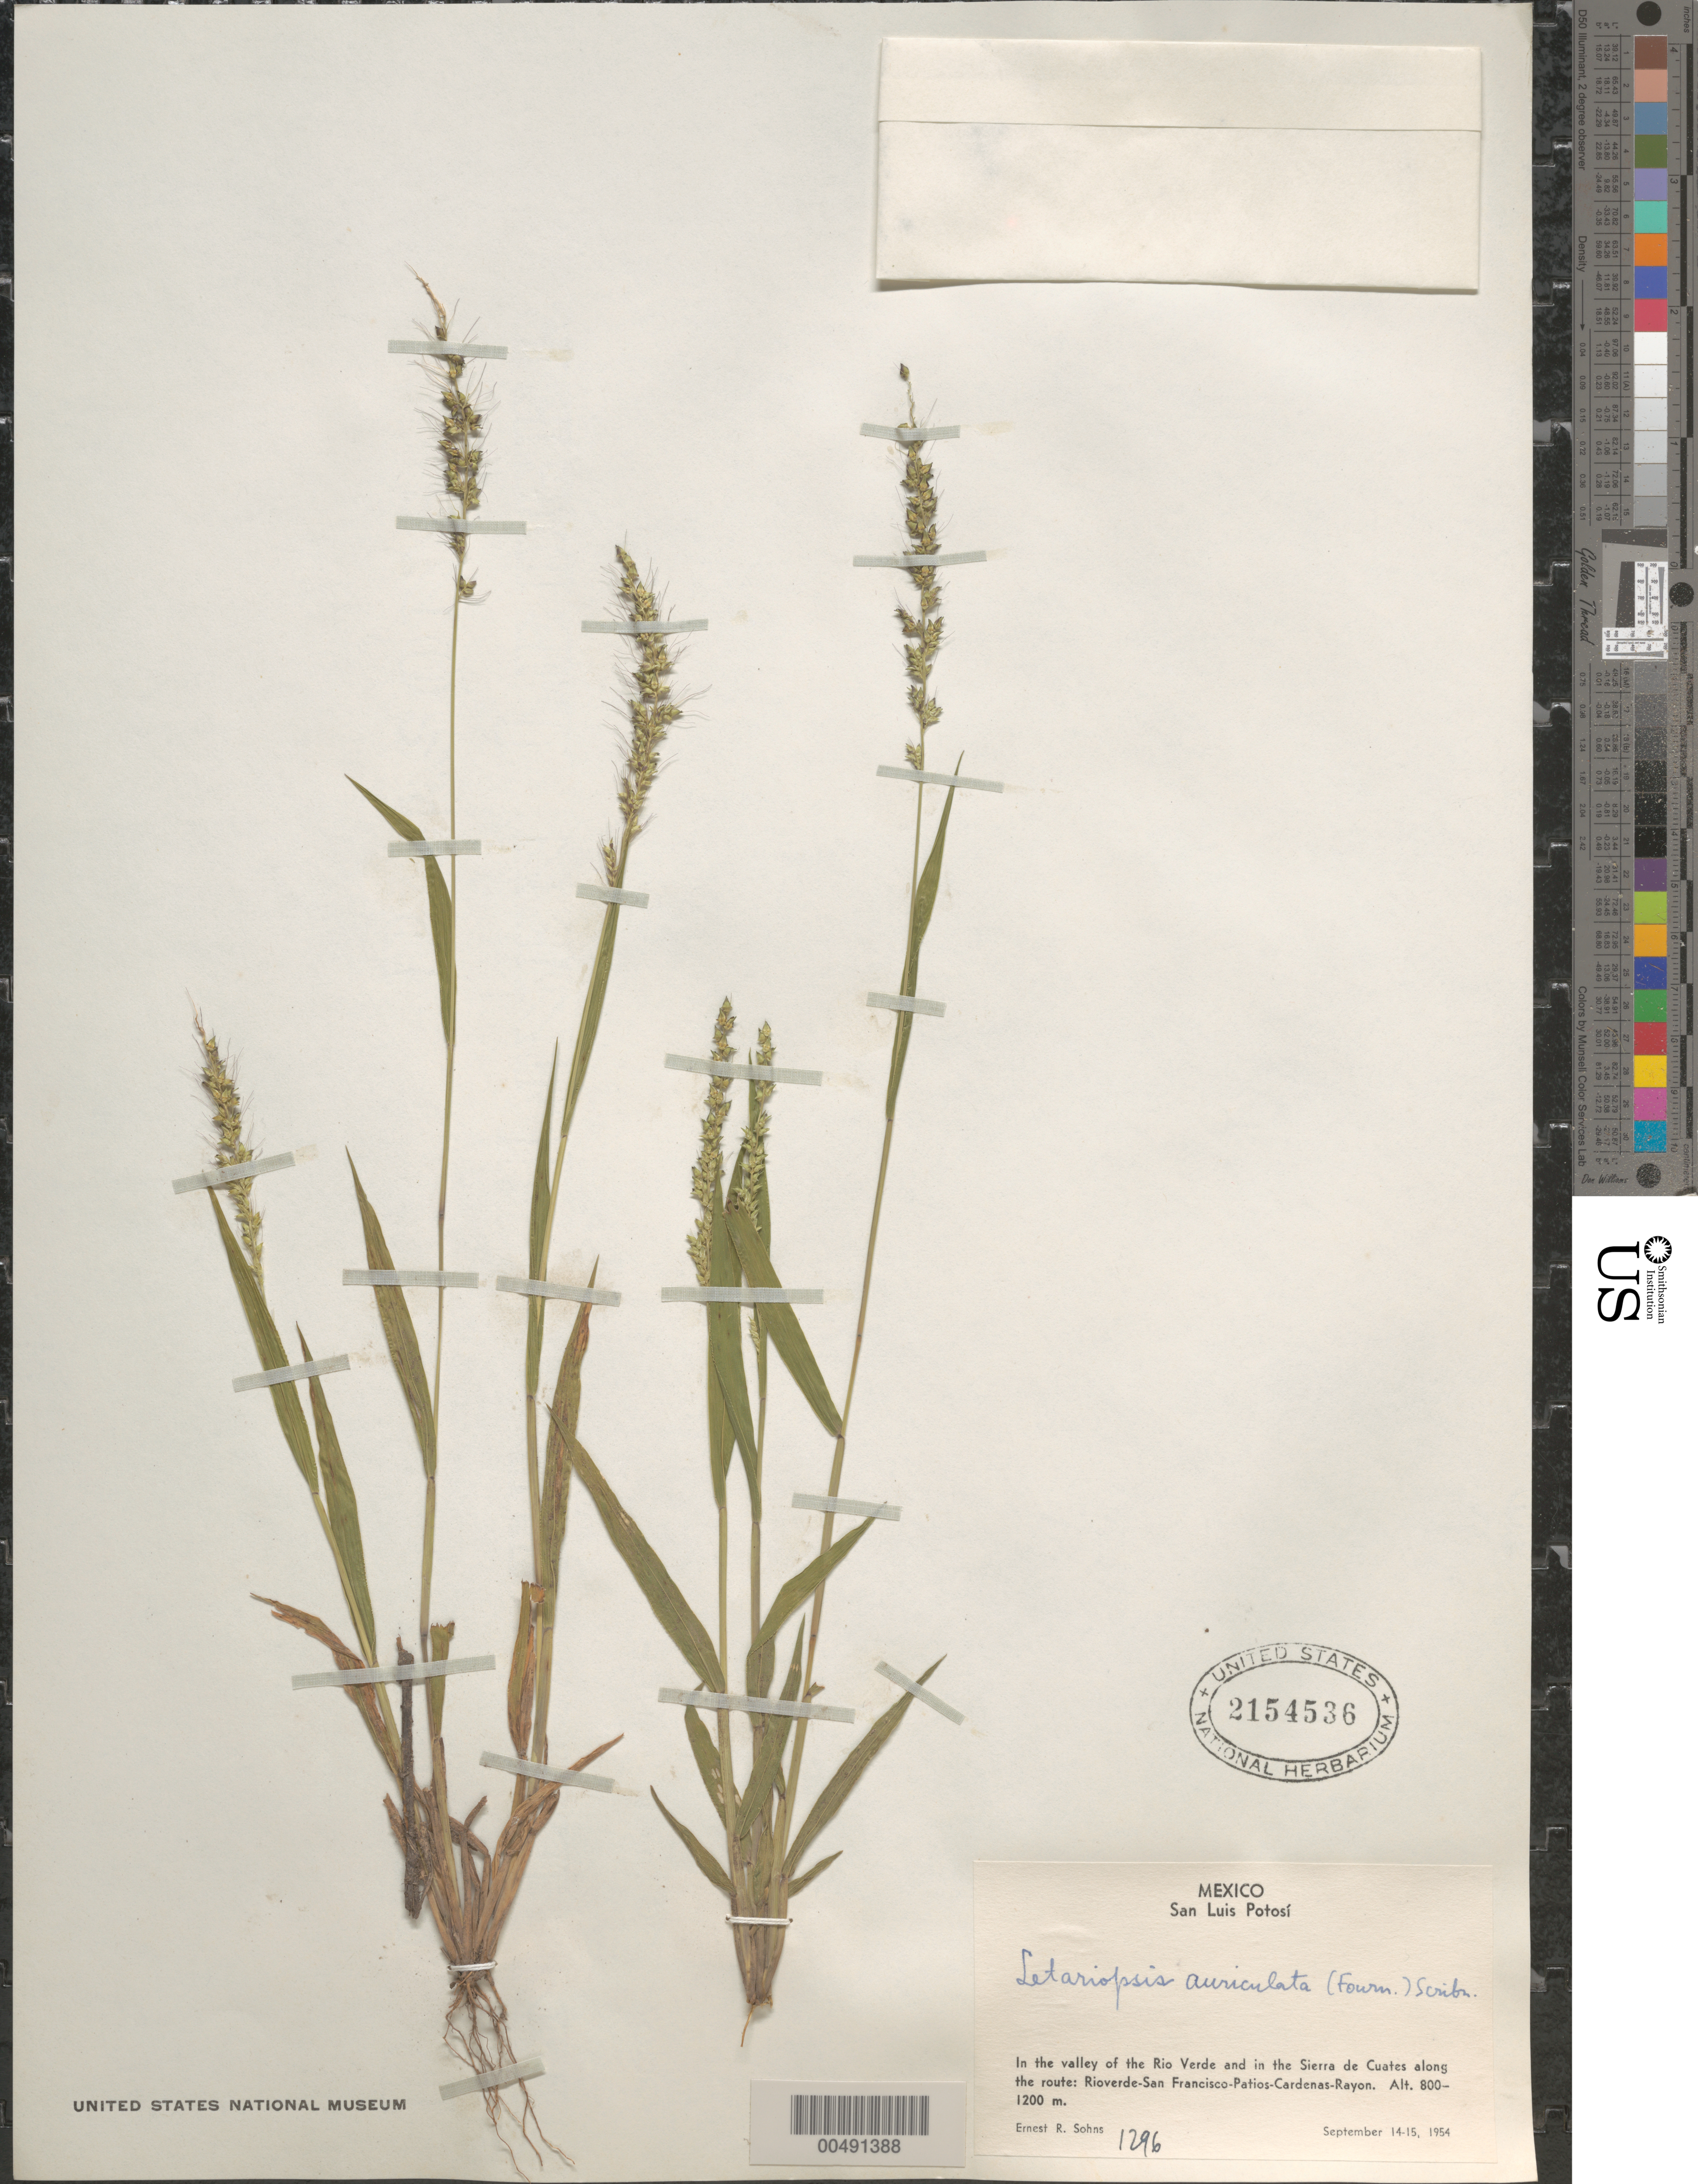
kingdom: Plantae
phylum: Tracheophyta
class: Liliopsida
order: Poales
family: Poaceae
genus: Setariopsis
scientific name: Setariopsis auriculata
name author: (E. Fourn.) Scribn.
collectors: E. R. Sohns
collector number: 1296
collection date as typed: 14 Sep 1954 to 15 Sep 1954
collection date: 1954-09-14/1954-09-15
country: Mexico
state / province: San Luis Potosi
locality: Valley of the Rio Verde & in the Sierra de Cuates along the route: Rioverde-San Francisco-Patios-Cardenas-Rayon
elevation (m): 800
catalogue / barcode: US 2154536